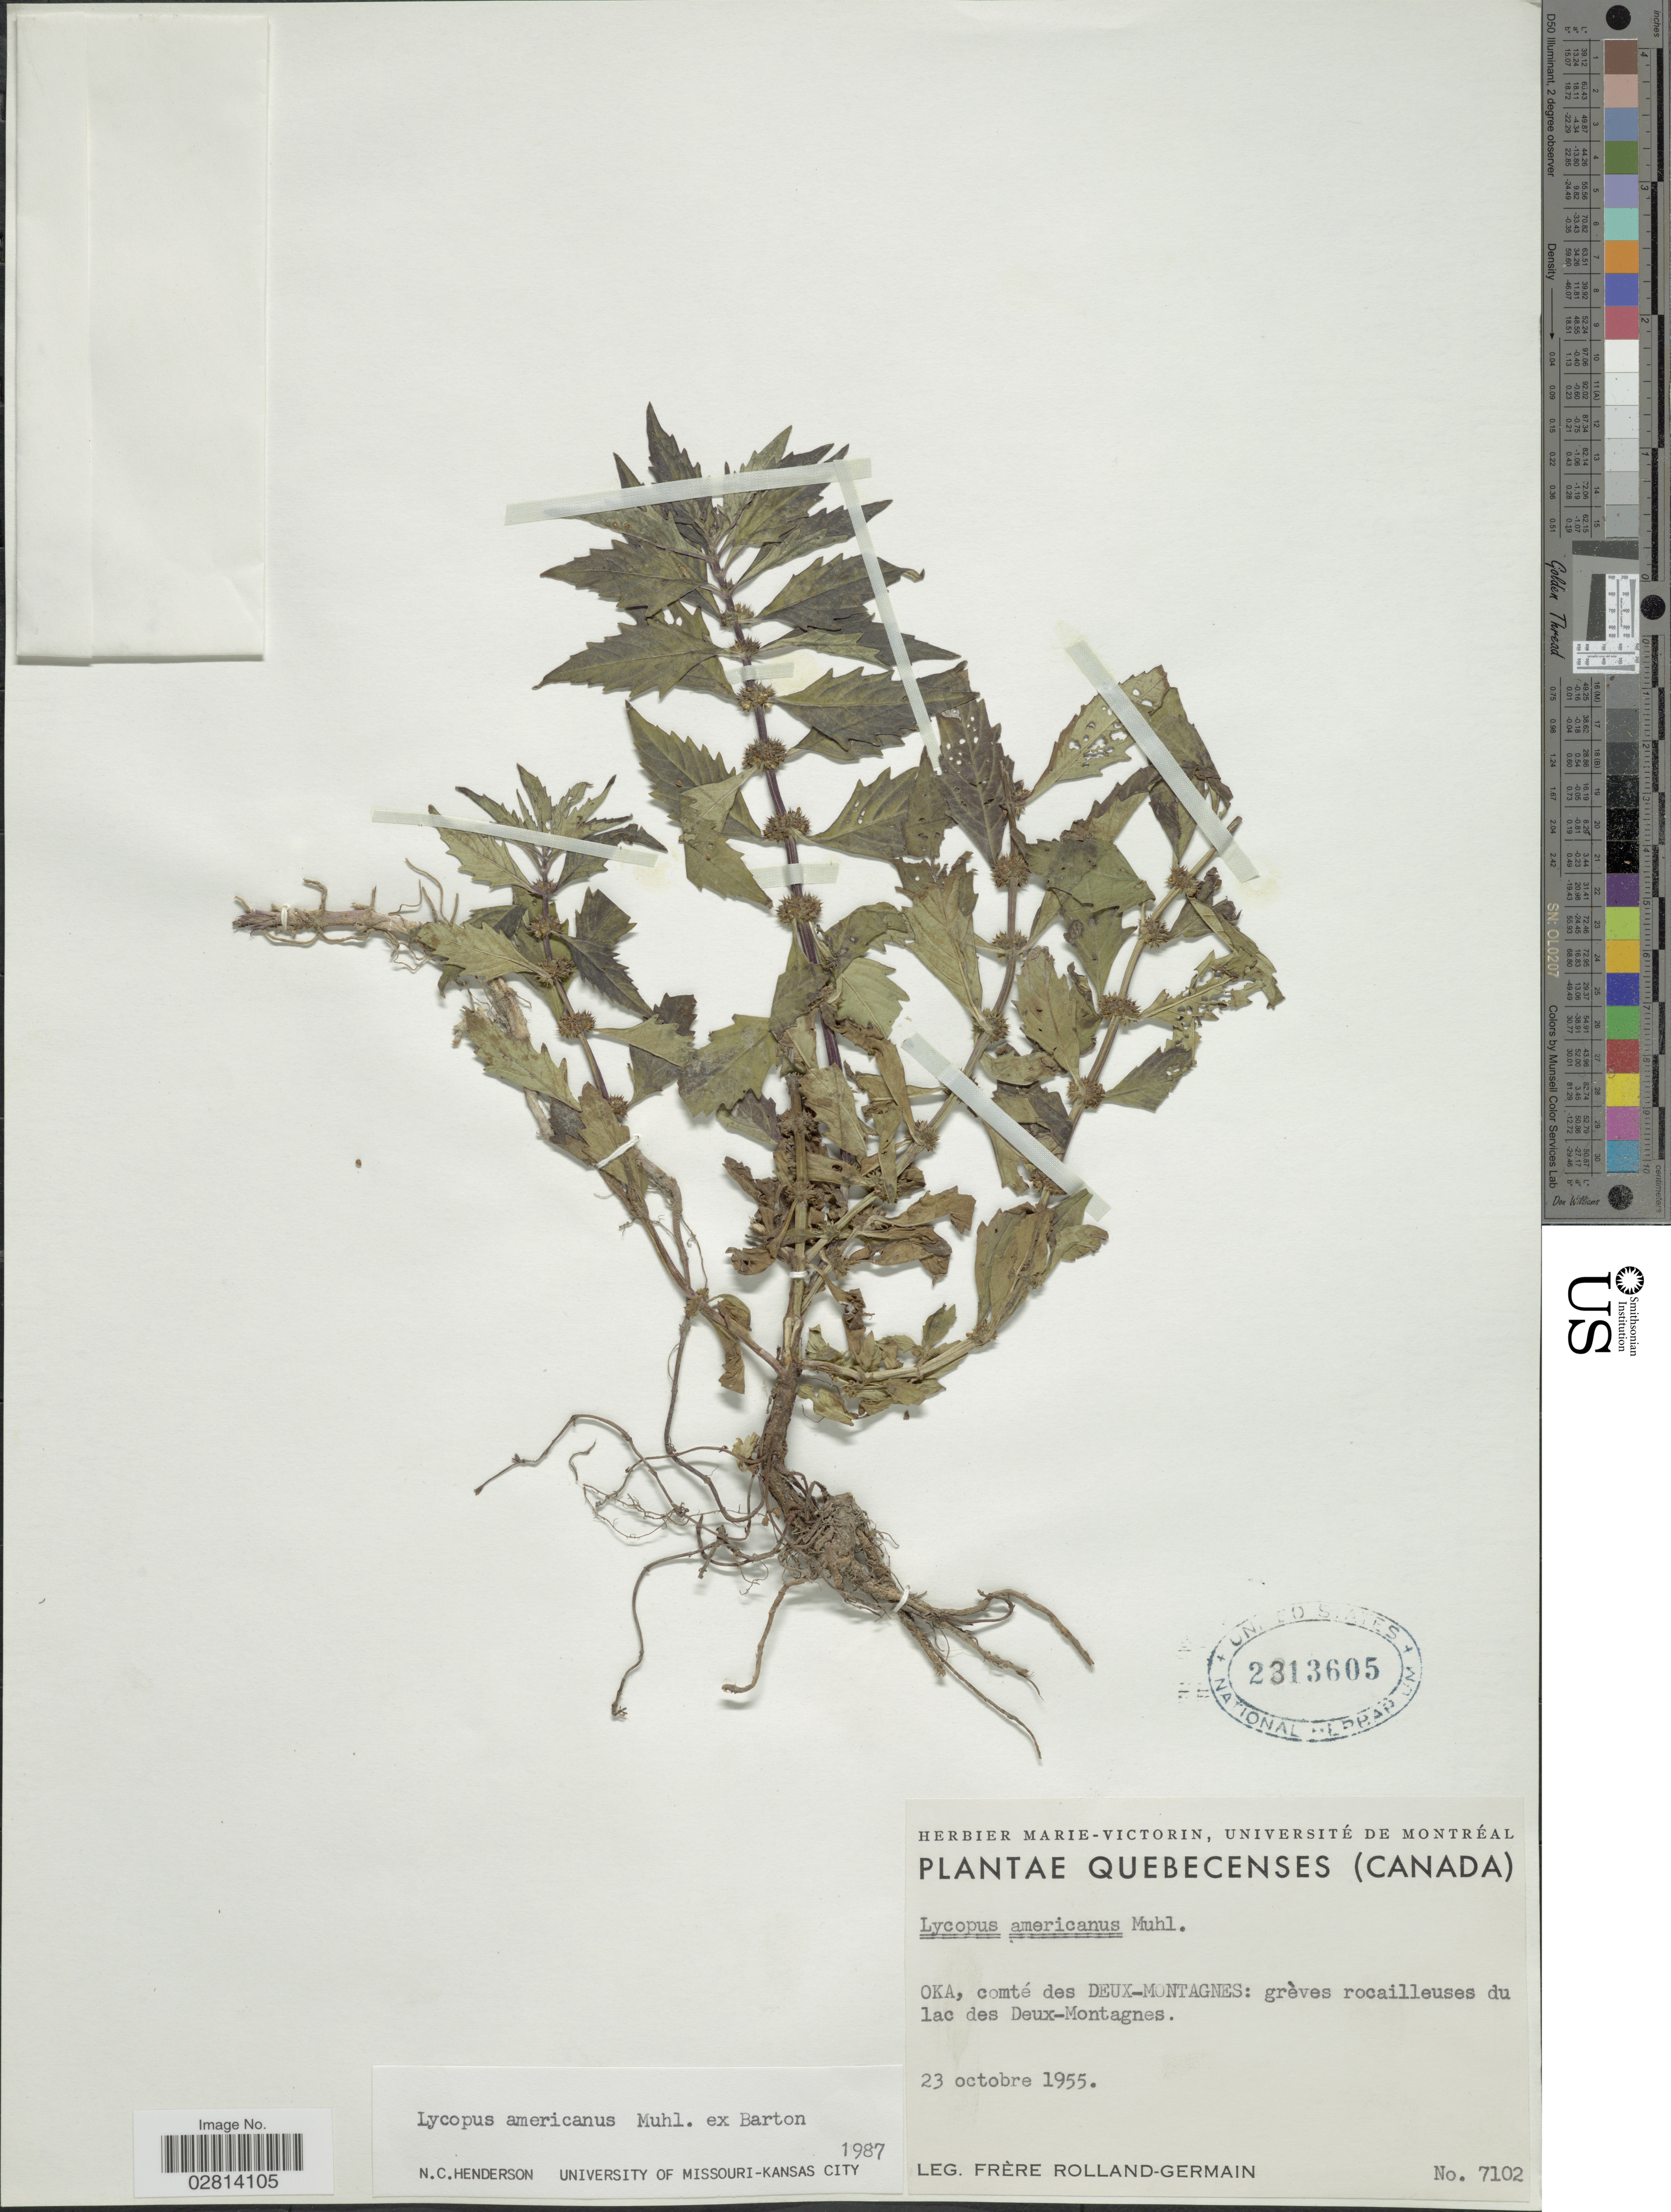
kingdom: Plantae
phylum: Tracheophyta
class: Magnoliopsida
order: Lamiales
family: Lamiaceae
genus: Lycopus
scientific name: Lycopus americanus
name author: Muhl. ex W.P.C. Barton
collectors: Rolland-Germain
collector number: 7102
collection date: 1955-10-23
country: Canada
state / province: Quebec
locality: Oka, comté des Deux-Montagnes: grèves rocailleuses du lac des Deux-Montagnes.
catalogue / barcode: US 2313605